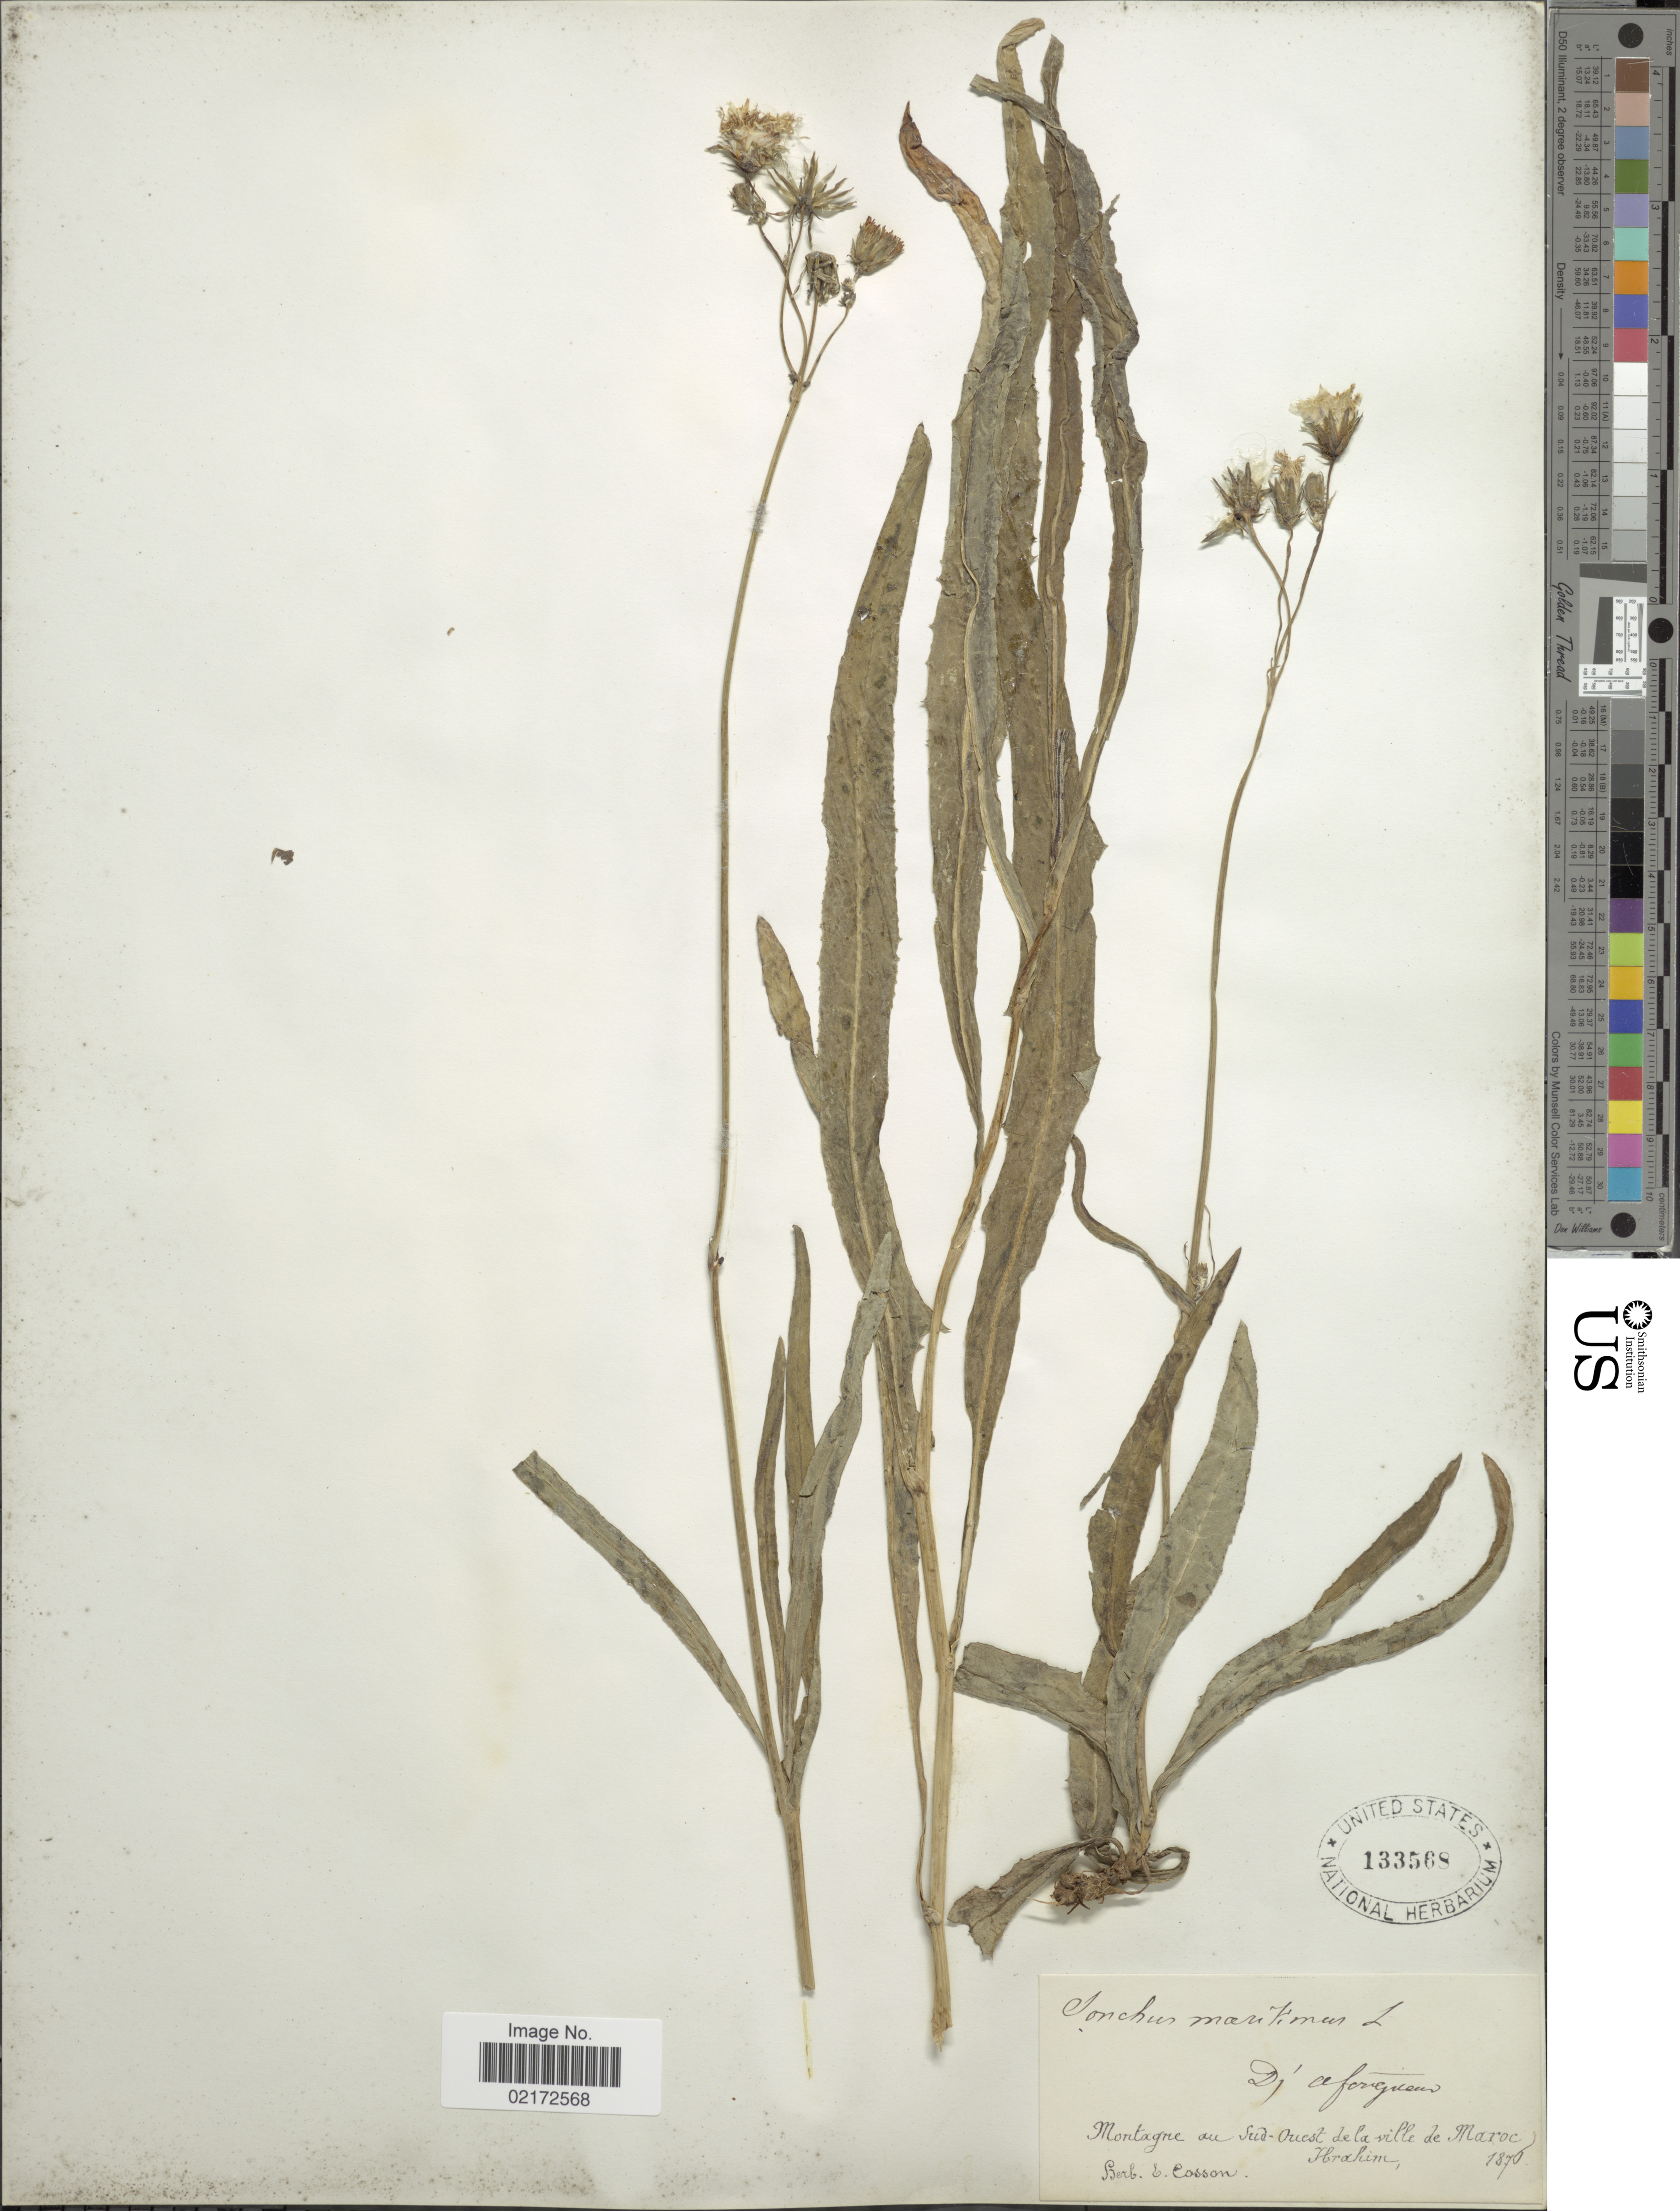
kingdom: Plantae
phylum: Tracheophyta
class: Magnoliopsida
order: Asterales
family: Asteraceae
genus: Sonchus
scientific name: Sonchus maritimus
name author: L.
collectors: ex herb. Cosson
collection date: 1870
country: Morocco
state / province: Béni Mellal-Khénifra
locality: Montagne au Sud-Ouest de la ville de Maroc Ibrahim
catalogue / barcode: US 133568